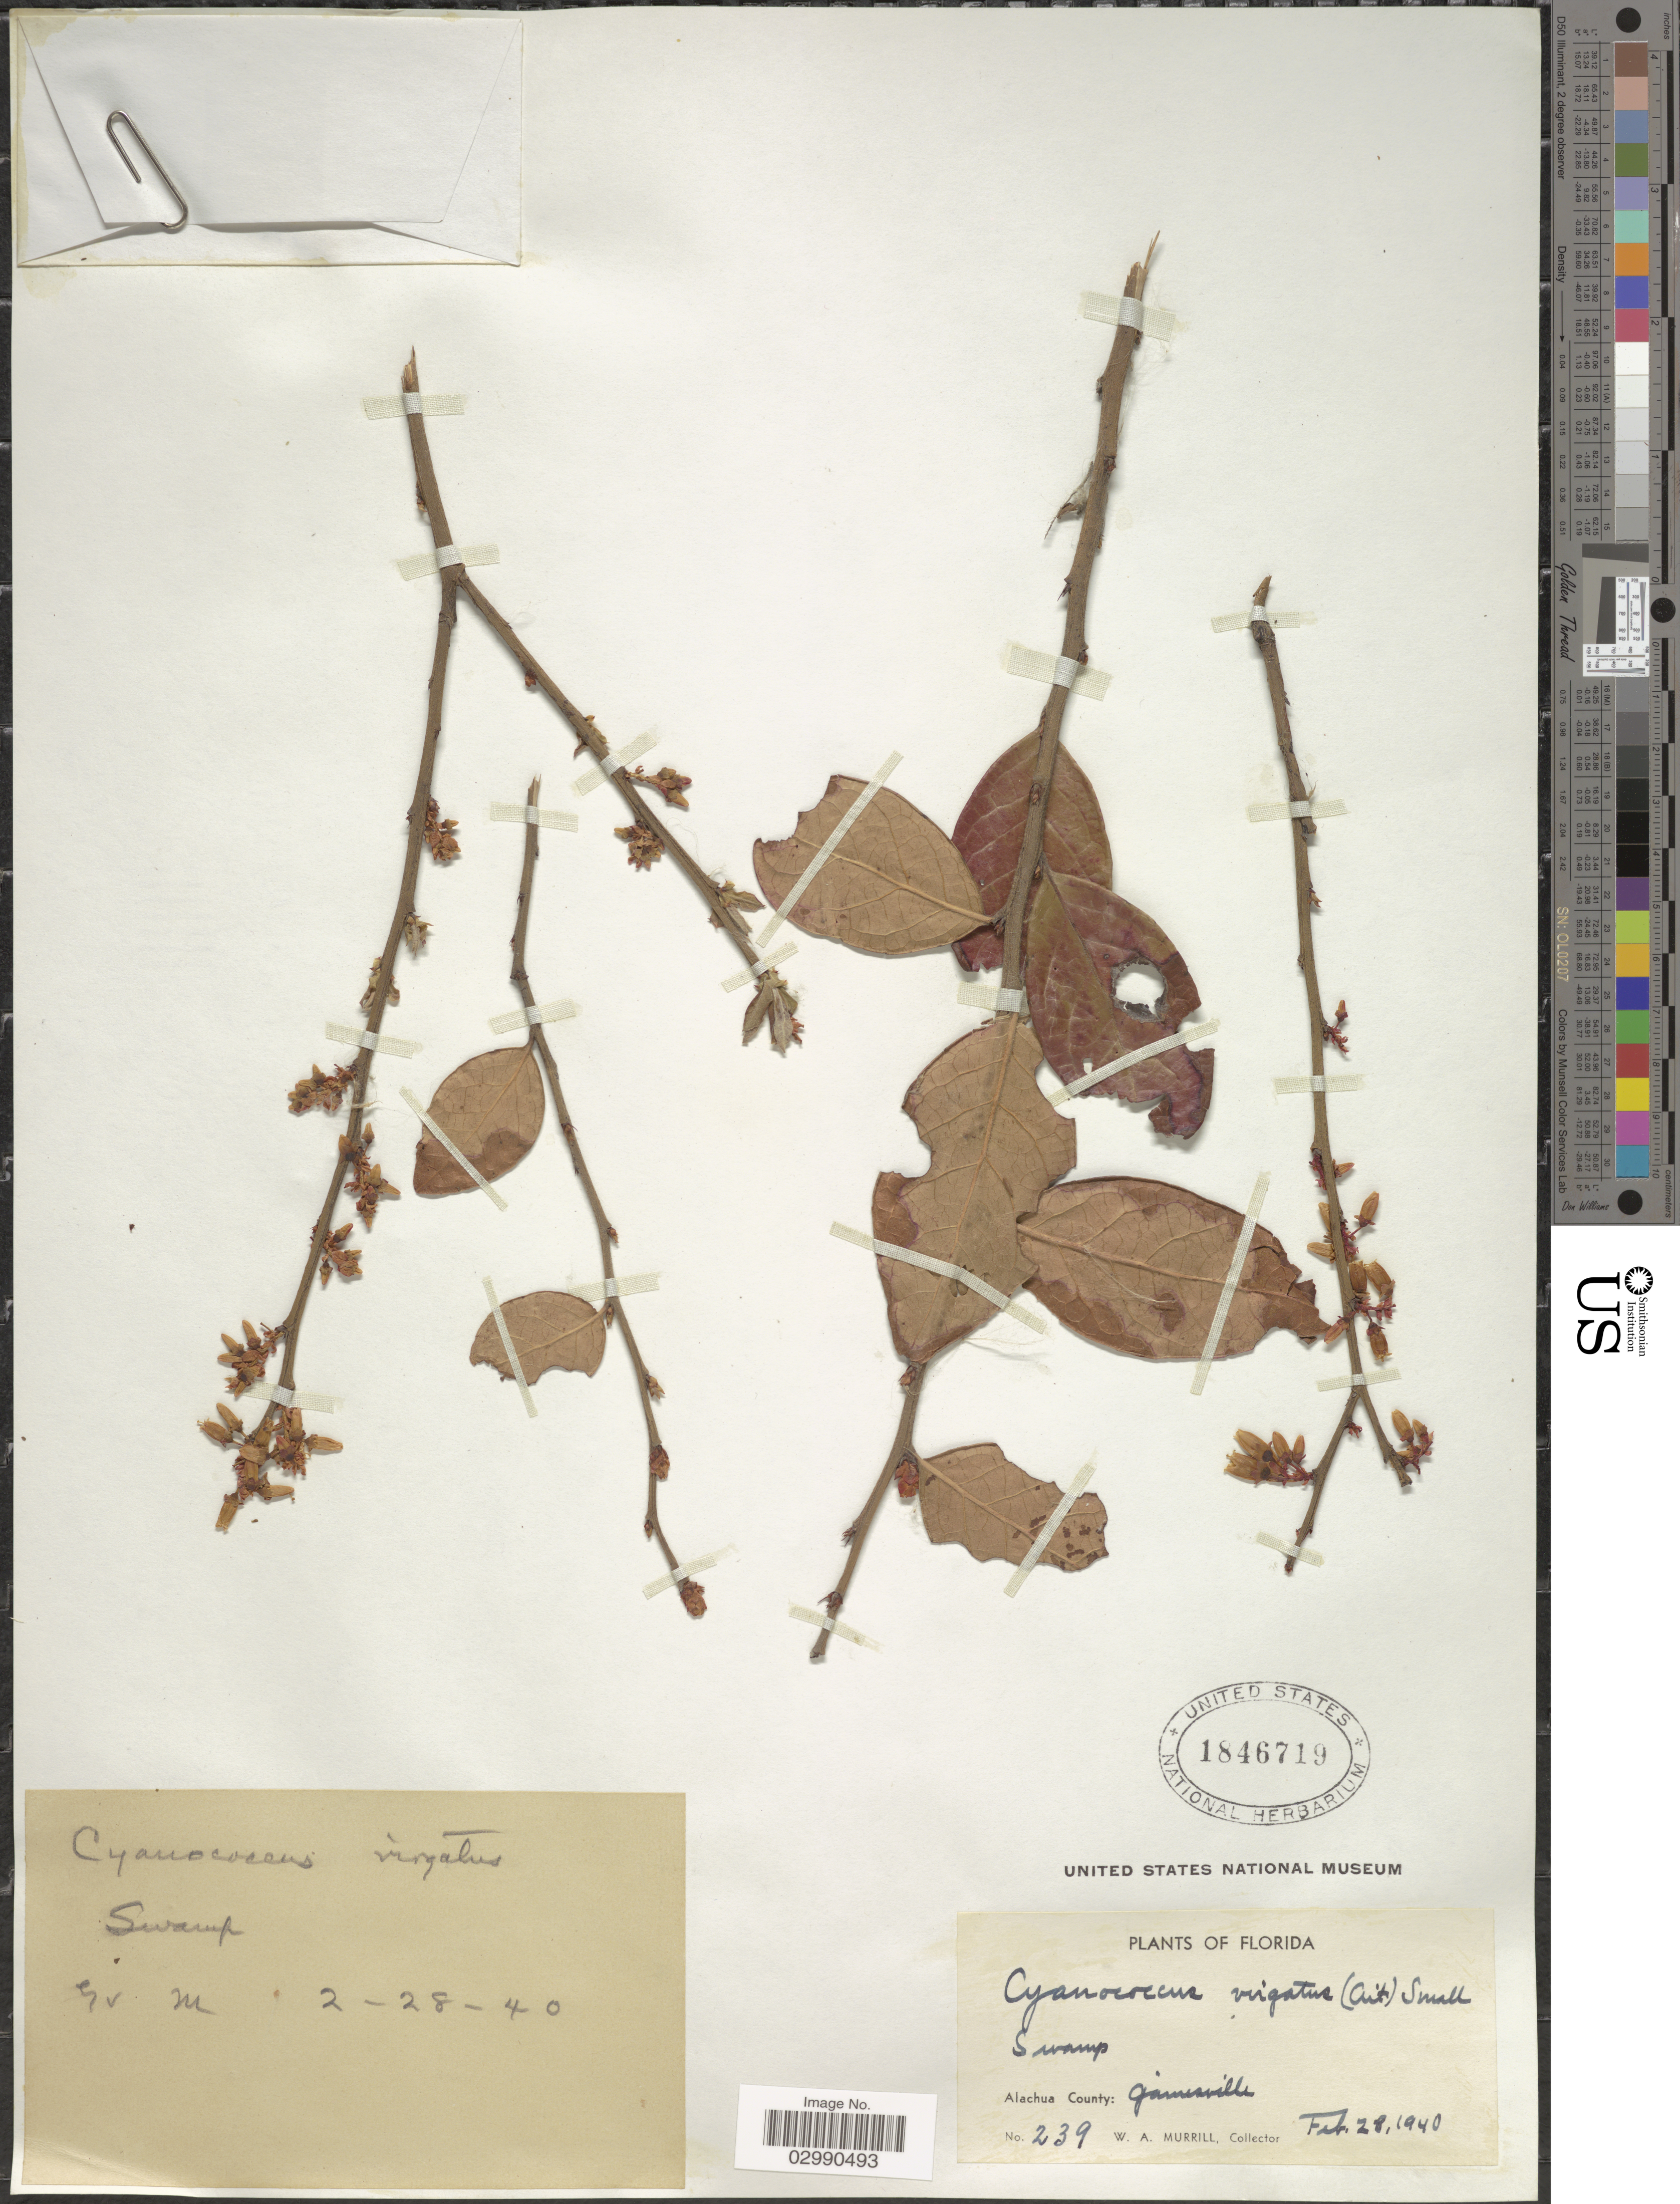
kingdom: Plantae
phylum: Tracheophyta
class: Magnoliopsida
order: Ericales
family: Ericaceae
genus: Vaccinium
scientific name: Vaccinium virgatum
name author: Aiton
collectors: W. A. Murrill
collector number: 239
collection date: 1940-02-28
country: United States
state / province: Florida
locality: Alachua County: Gainesville.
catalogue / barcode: US 1846719